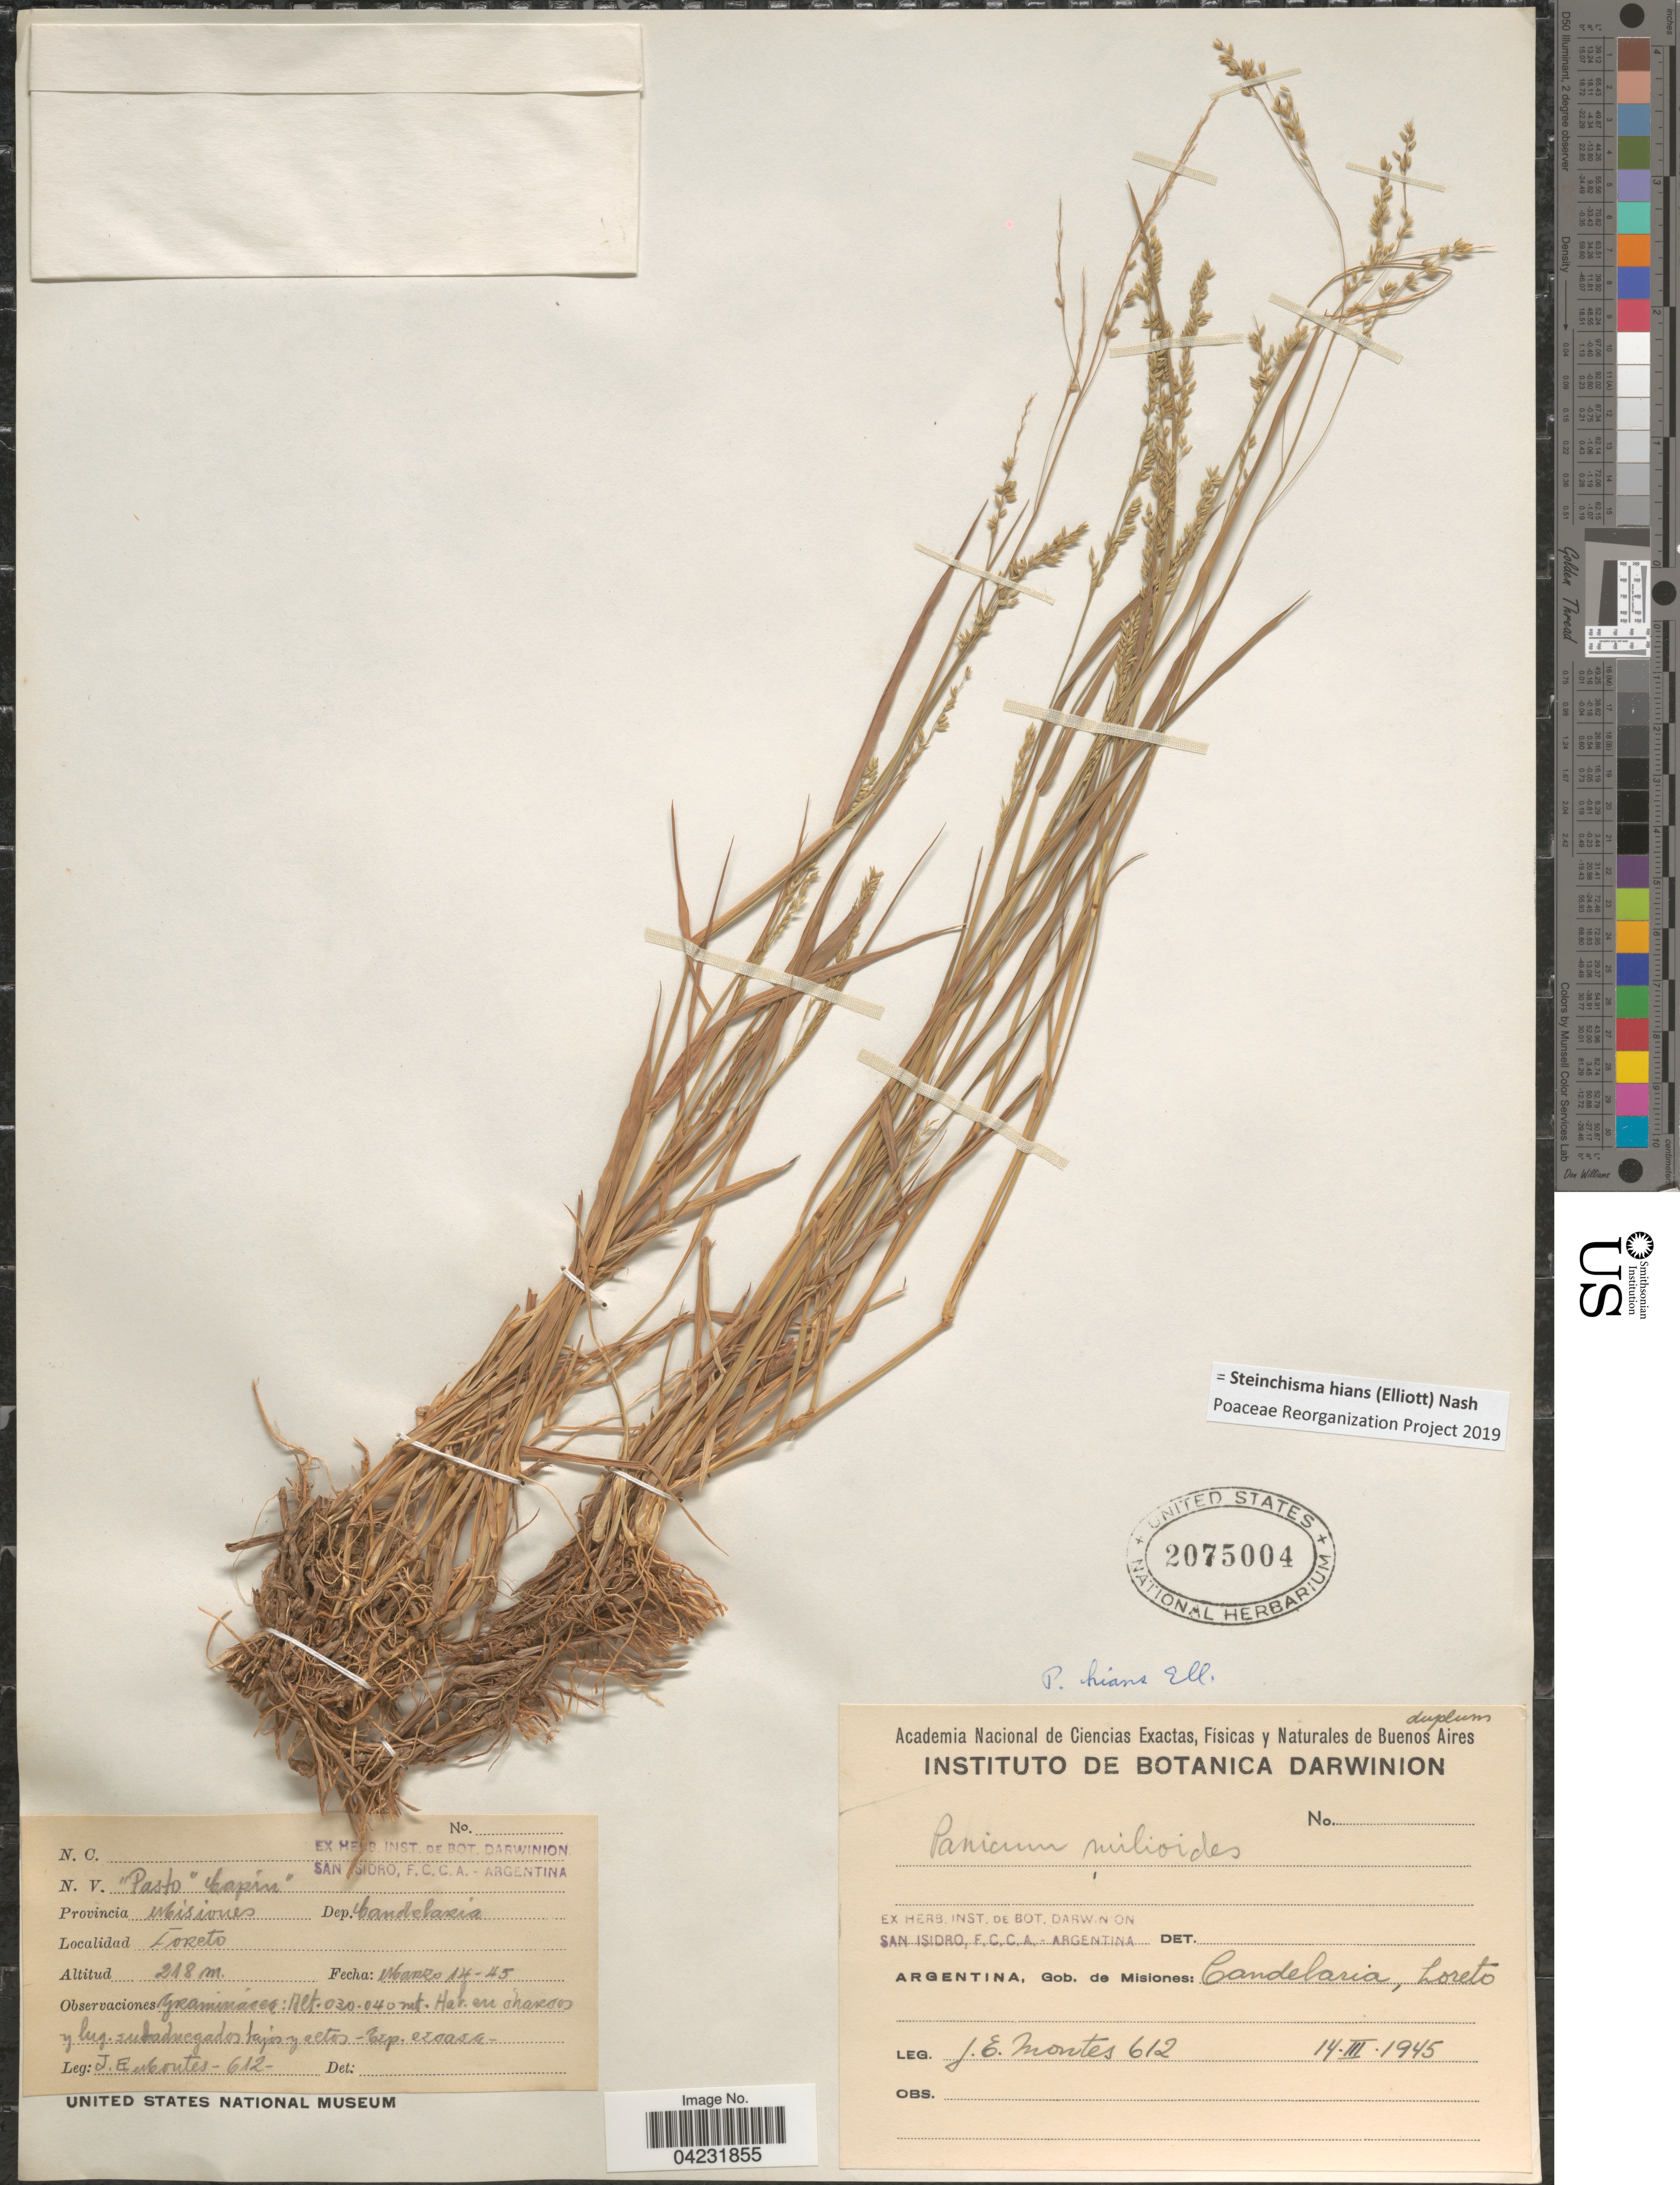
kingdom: Plantae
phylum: Tracheophyta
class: Liliopsida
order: Poales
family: Poaceae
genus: Steinchisma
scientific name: Steinchisma hians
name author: (Elliott) Nash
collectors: J. E. Montes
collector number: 612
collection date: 1945-03-14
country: Argentina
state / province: Misiones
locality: Gob. de Misiones: Dep. Candelaria, Loreto.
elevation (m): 218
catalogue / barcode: US 2075004